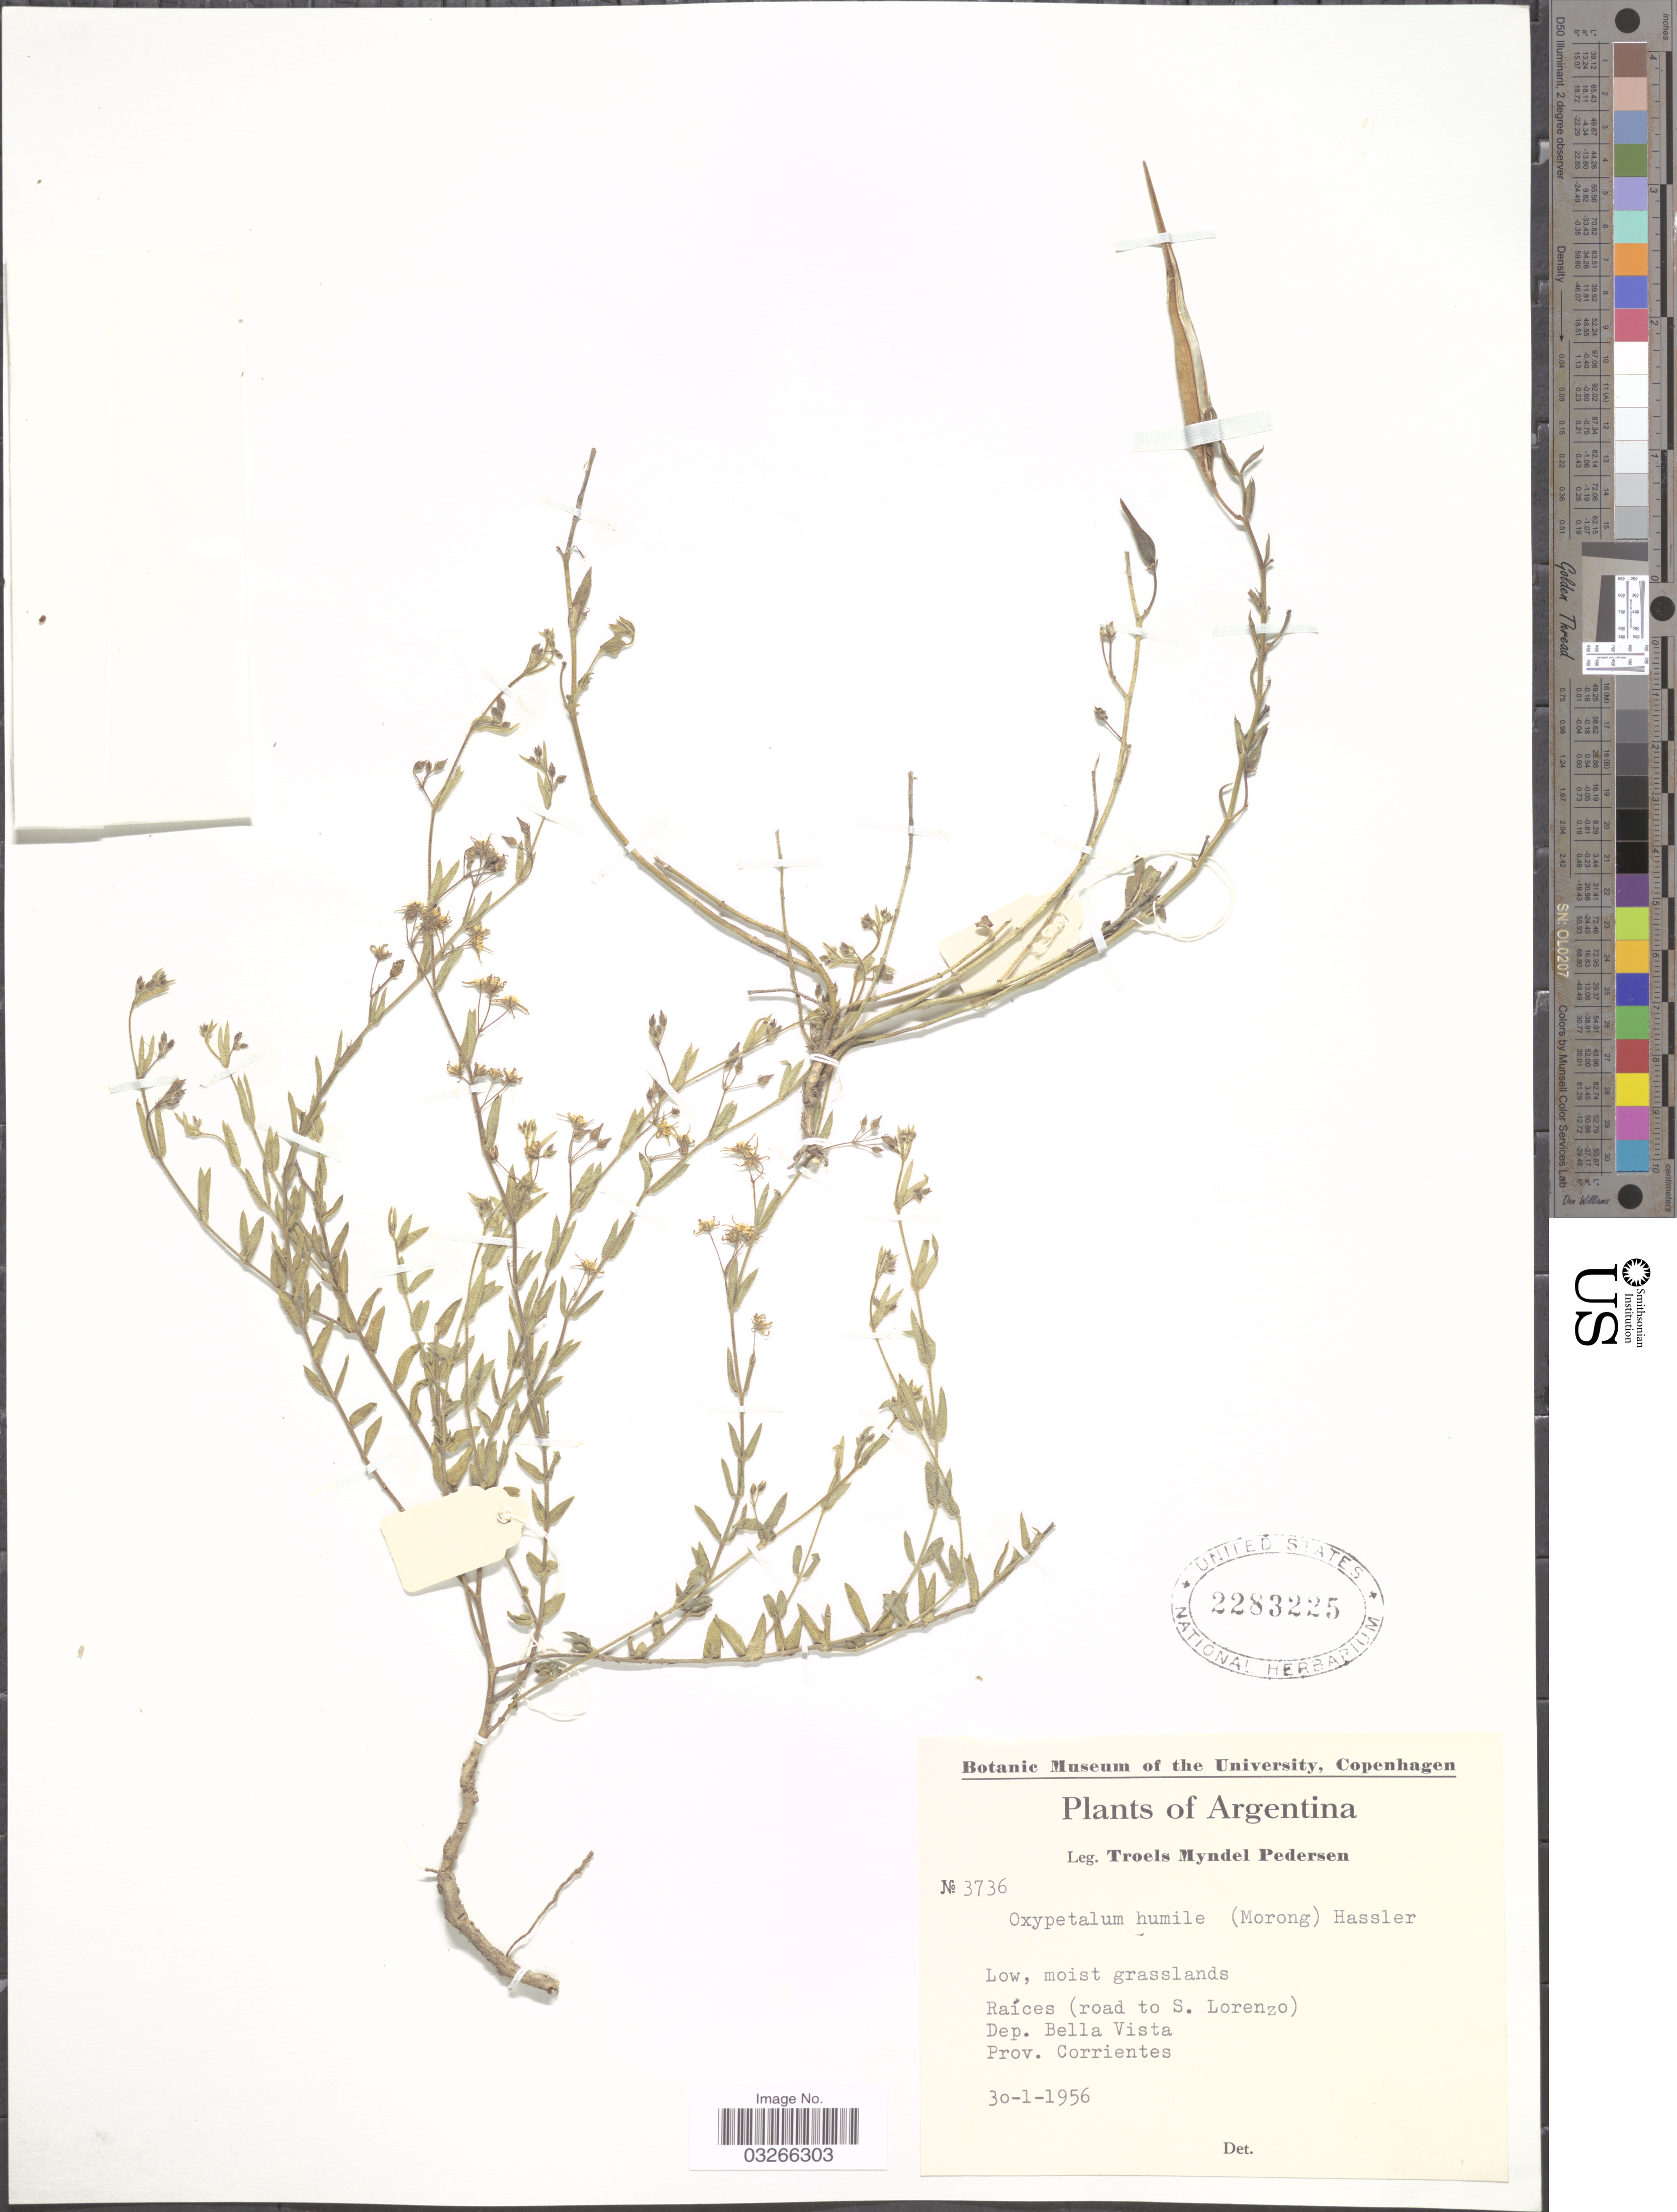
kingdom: Plantae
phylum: Tracheophyta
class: Magnoliopsida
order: Gentianales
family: Apocynaceae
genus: Oxypetalum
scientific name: Oxypetalum humile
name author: (Morong) Hassl.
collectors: T. Pederson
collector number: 3736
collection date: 1956-01-30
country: Argentina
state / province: Corrientes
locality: Raíces (road to S. Lorenzo) Dep. Bella Vista, Prov. Corrientes.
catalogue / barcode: US 2283225